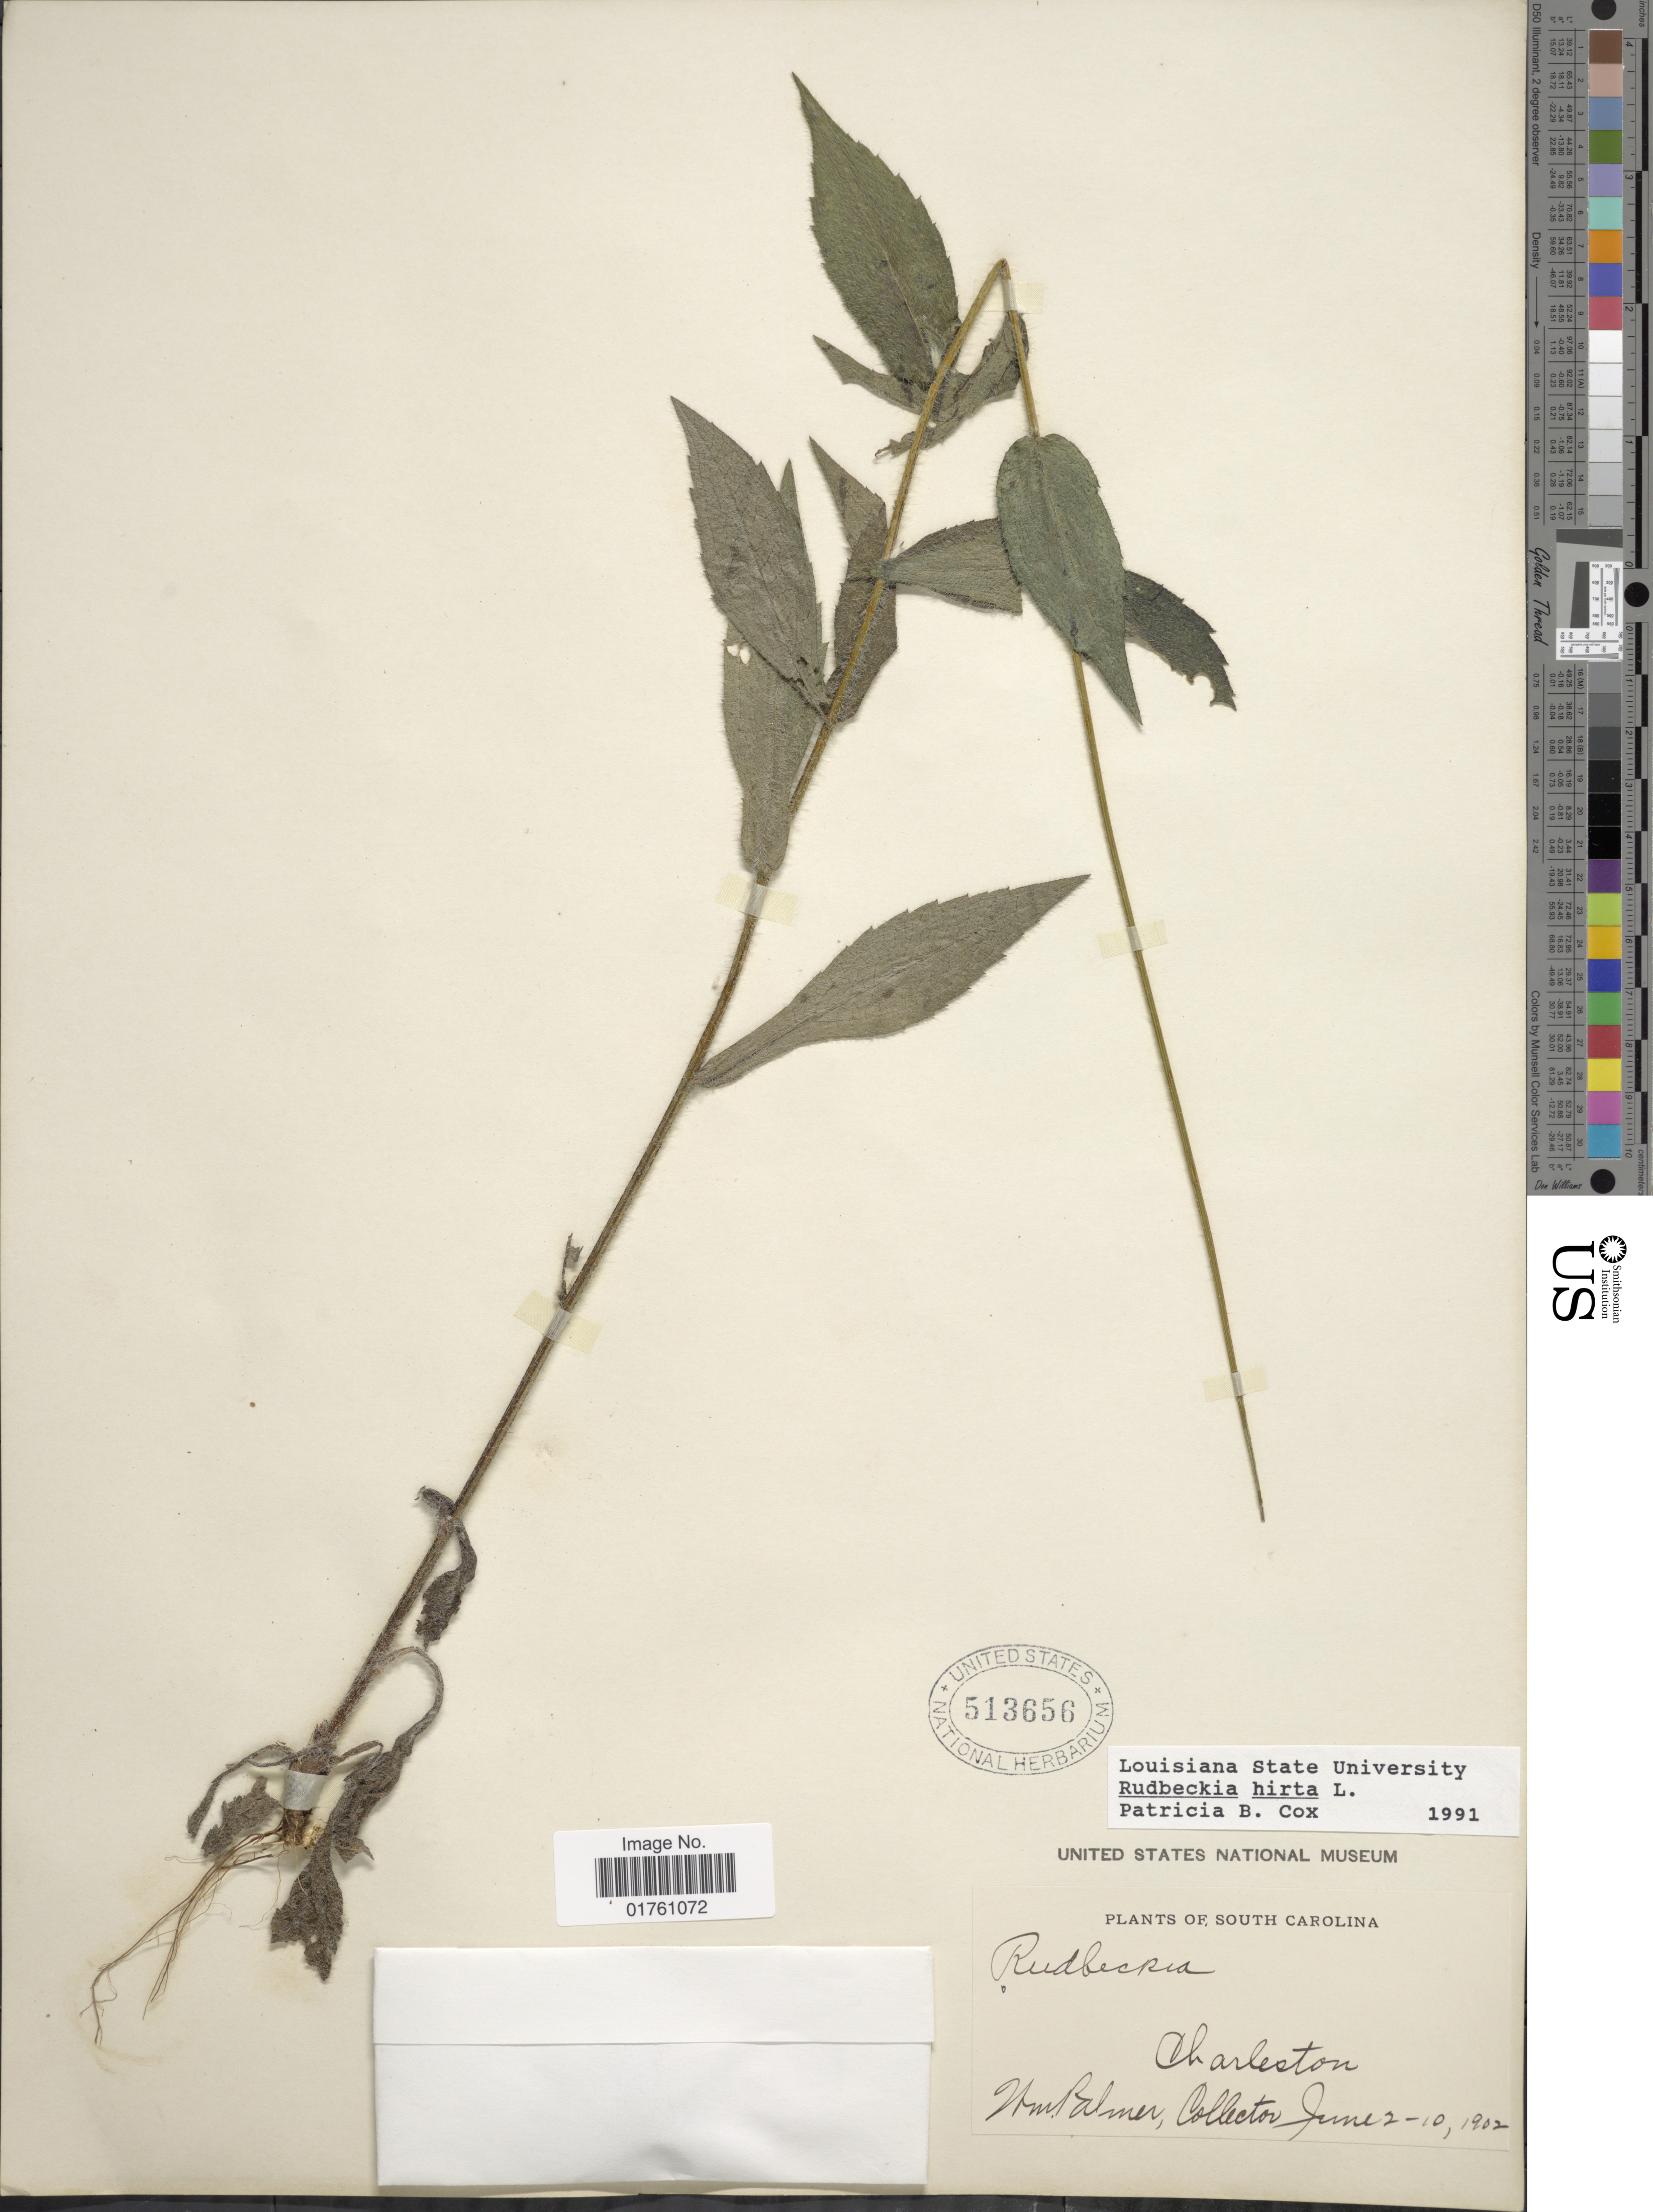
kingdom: Plantae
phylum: Tracheophyta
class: Magnoliopsida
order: Asterales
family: Asteraceae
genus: Rudbeckia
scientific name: Rudbeckia hirta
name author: L.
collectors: W. Palmer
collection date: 1902-06-02/1902-06-10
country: United States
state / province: South Carolina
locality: Charleston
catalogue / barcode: US 513656